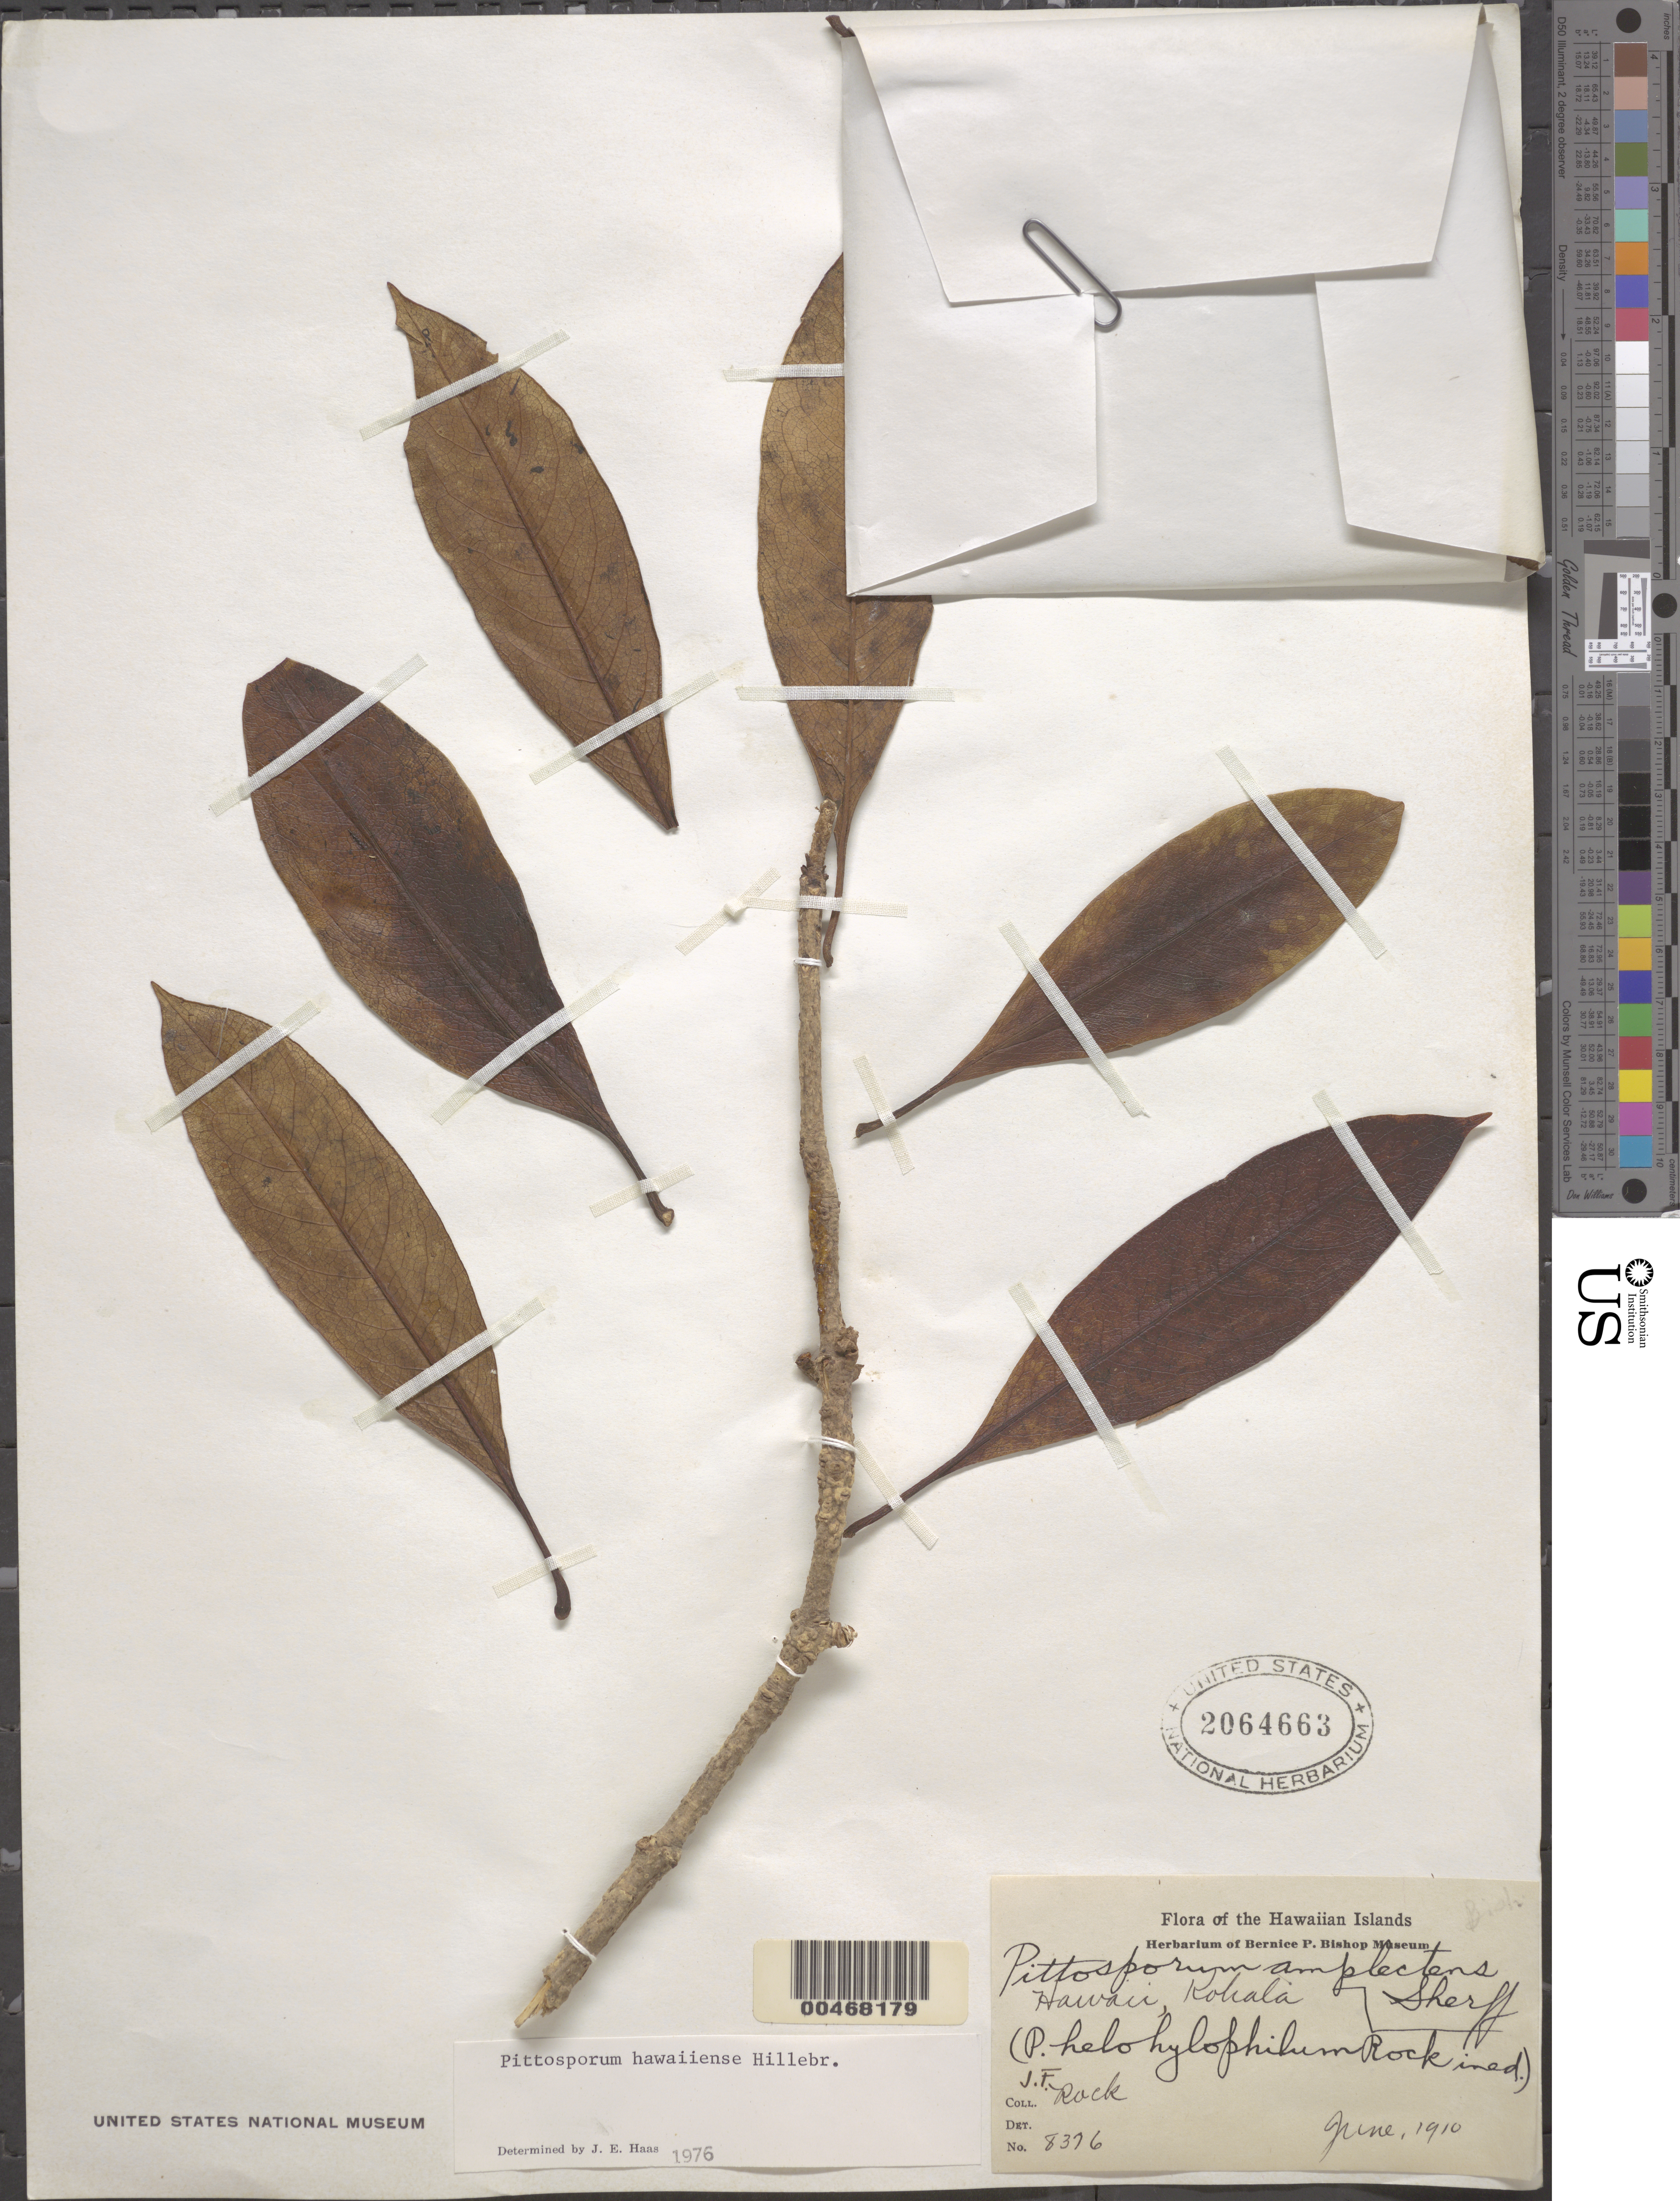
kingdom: Plantae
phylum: Tracheophyta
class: Magnoliopsida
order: Apiales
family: Pittosporaceae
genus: Pittosporum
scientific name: Pittosporum hawaiiense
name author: Hillebr.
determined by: Haas, J. E.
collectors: J. F. Rock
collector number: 8376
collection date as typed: Jun 1910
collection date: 1910-06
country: United States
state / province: Hawaii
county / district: Hawaii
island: Hawaii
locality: Koahala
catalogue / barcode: US 2064663